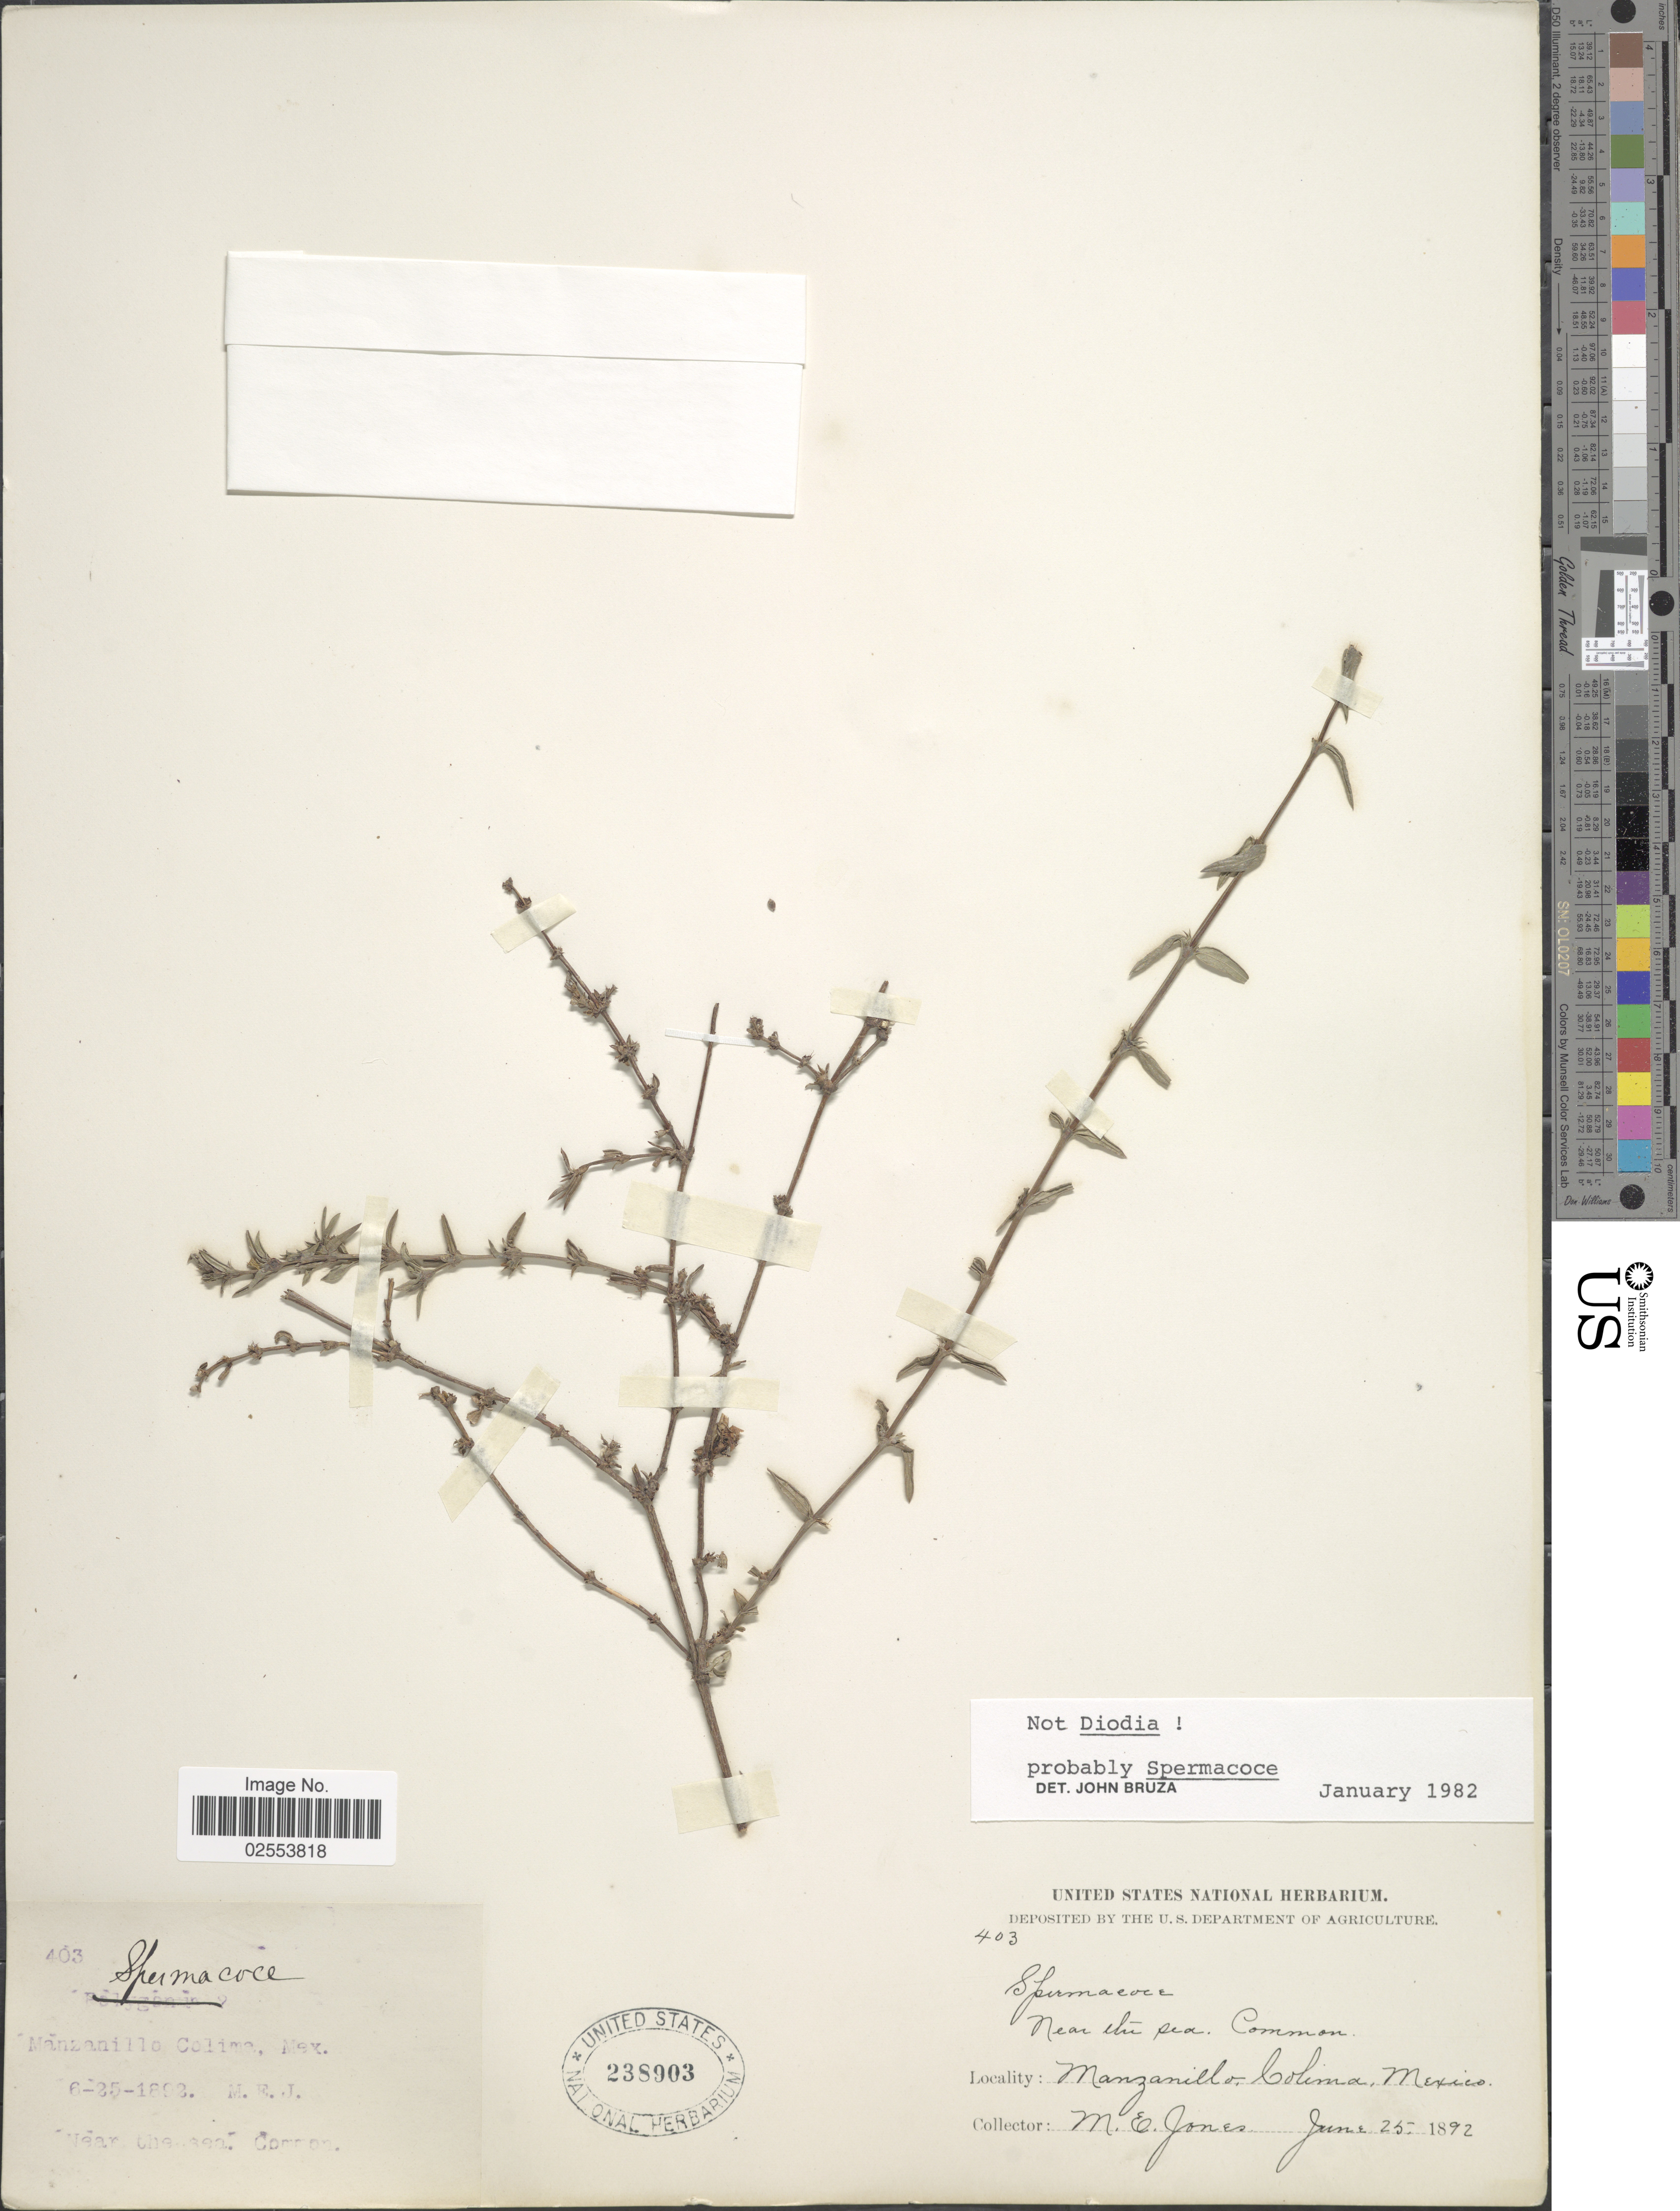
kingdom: Plantae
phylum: Tracheophyta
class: Magnoliopsida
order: Gentianales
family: Rubiaceae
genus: Spermacoce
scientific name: Spermacoce tenuior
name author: L.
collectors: M. E. Jones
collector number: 403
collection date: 1892-06-25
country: Mexico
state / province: Colima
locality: Near the sea, Manzanillo.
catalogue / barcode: US 238903